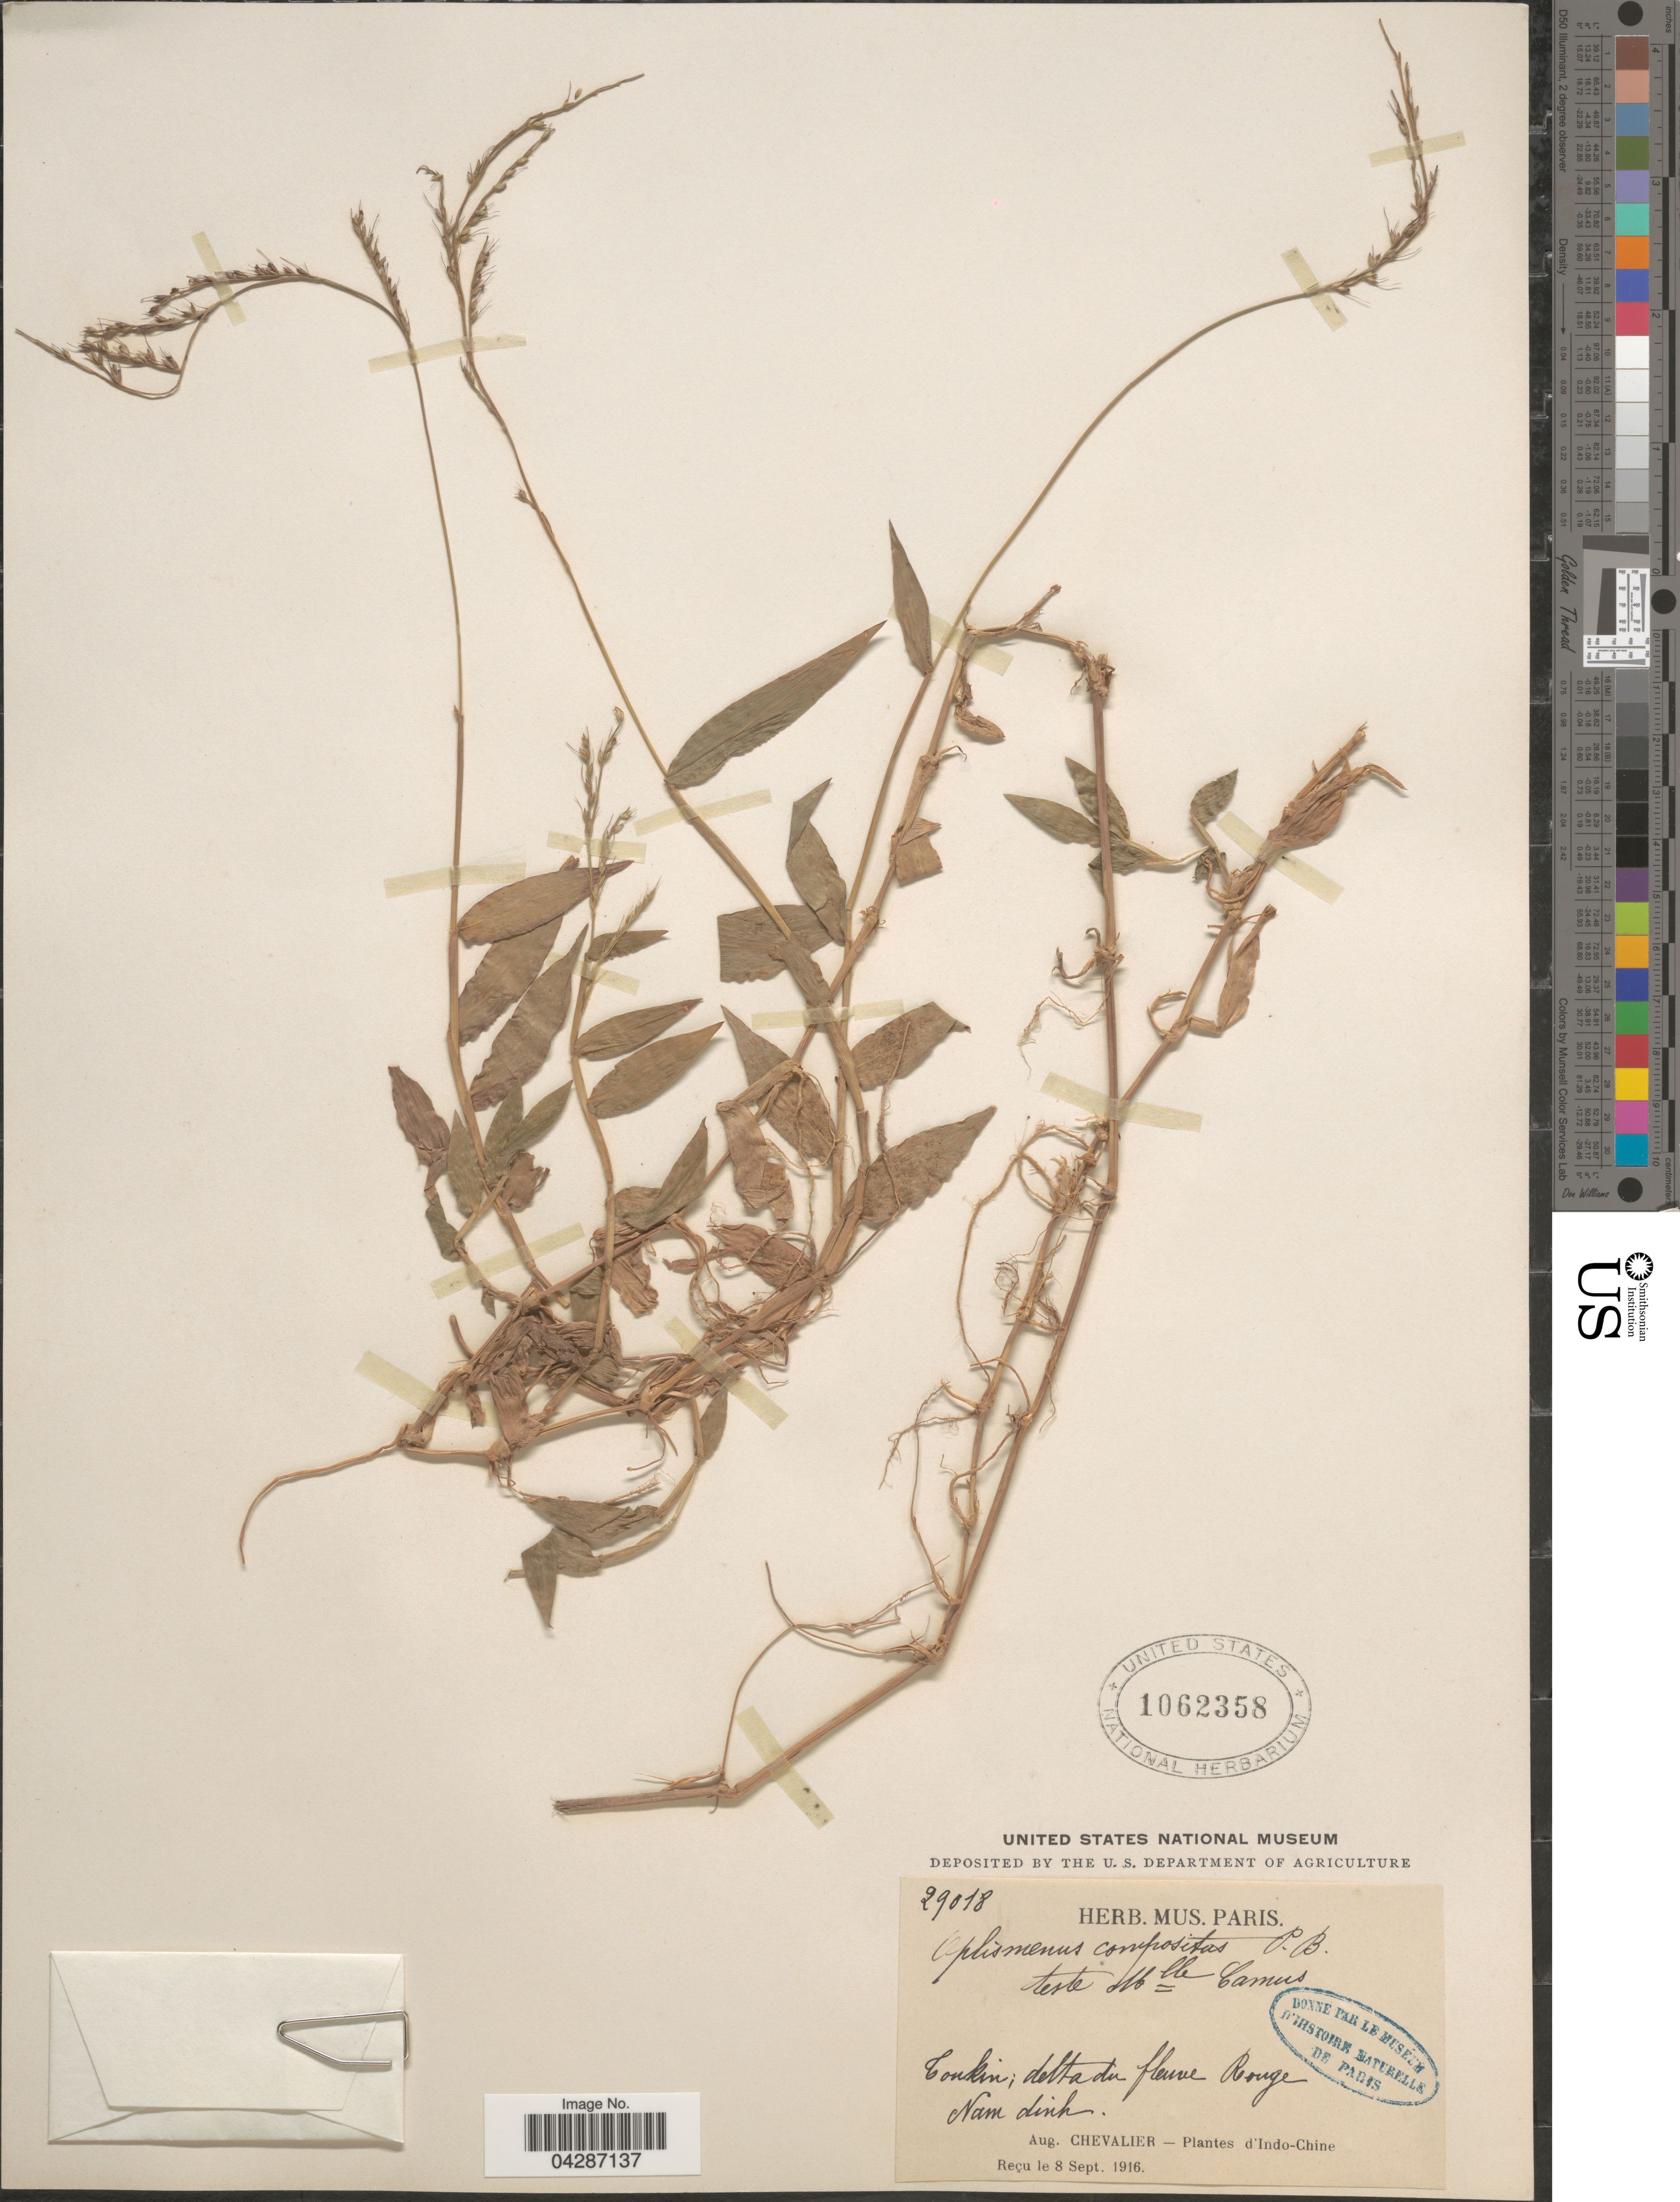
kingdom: Plantae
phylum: Tracheophyta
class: Liliopsida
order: Poales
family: Poaceae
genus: Oplismenus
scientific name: Oplismenus compositus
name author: (L.) P. Beauv.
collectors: Chevalier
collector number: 29018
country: Vietnam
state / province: Nam Dinh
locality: Tonkin; delta du fleure Rouge. Indo-Chine.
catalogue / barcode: US 1062358